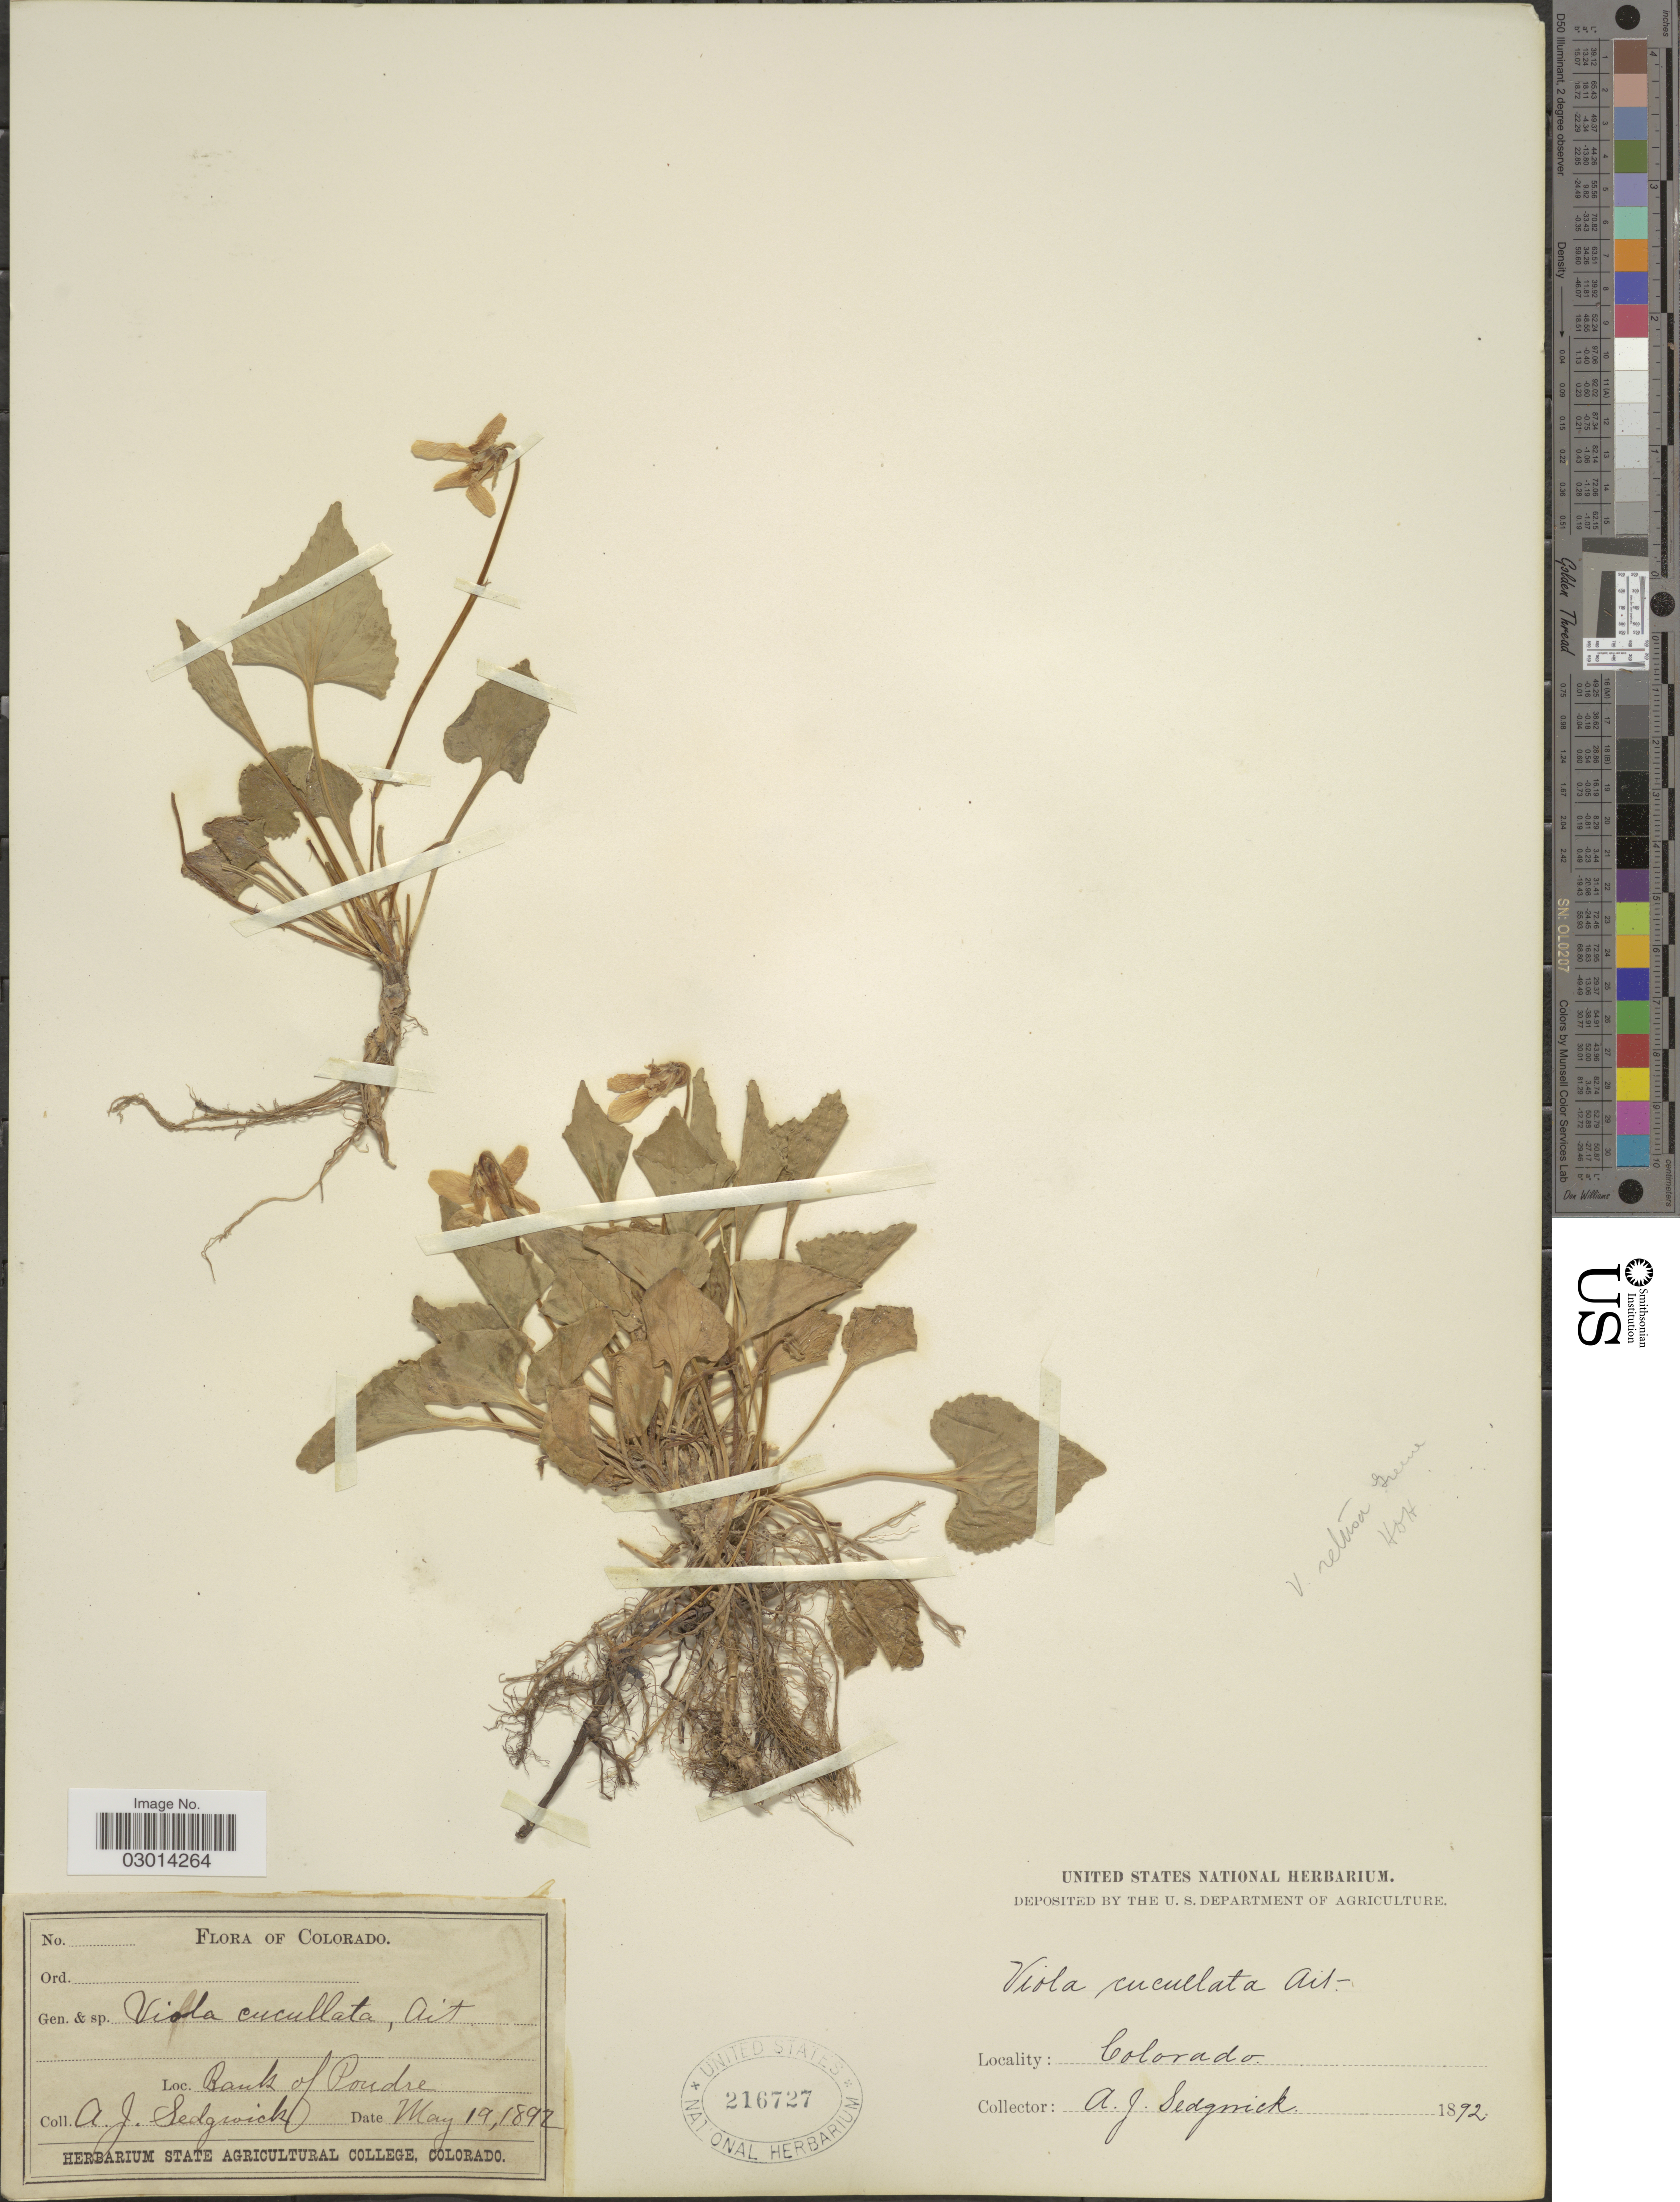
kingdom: Plantae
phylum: Tracheophyta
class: Magnoliopsida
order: Malpighiales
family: Violaceae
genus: Viola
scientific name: Viola retusa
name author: Greene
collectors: A. Sedgwick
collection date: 1892-05-19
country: United States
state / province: Colorado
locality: Bank of Poudre.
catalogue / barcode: US 216727